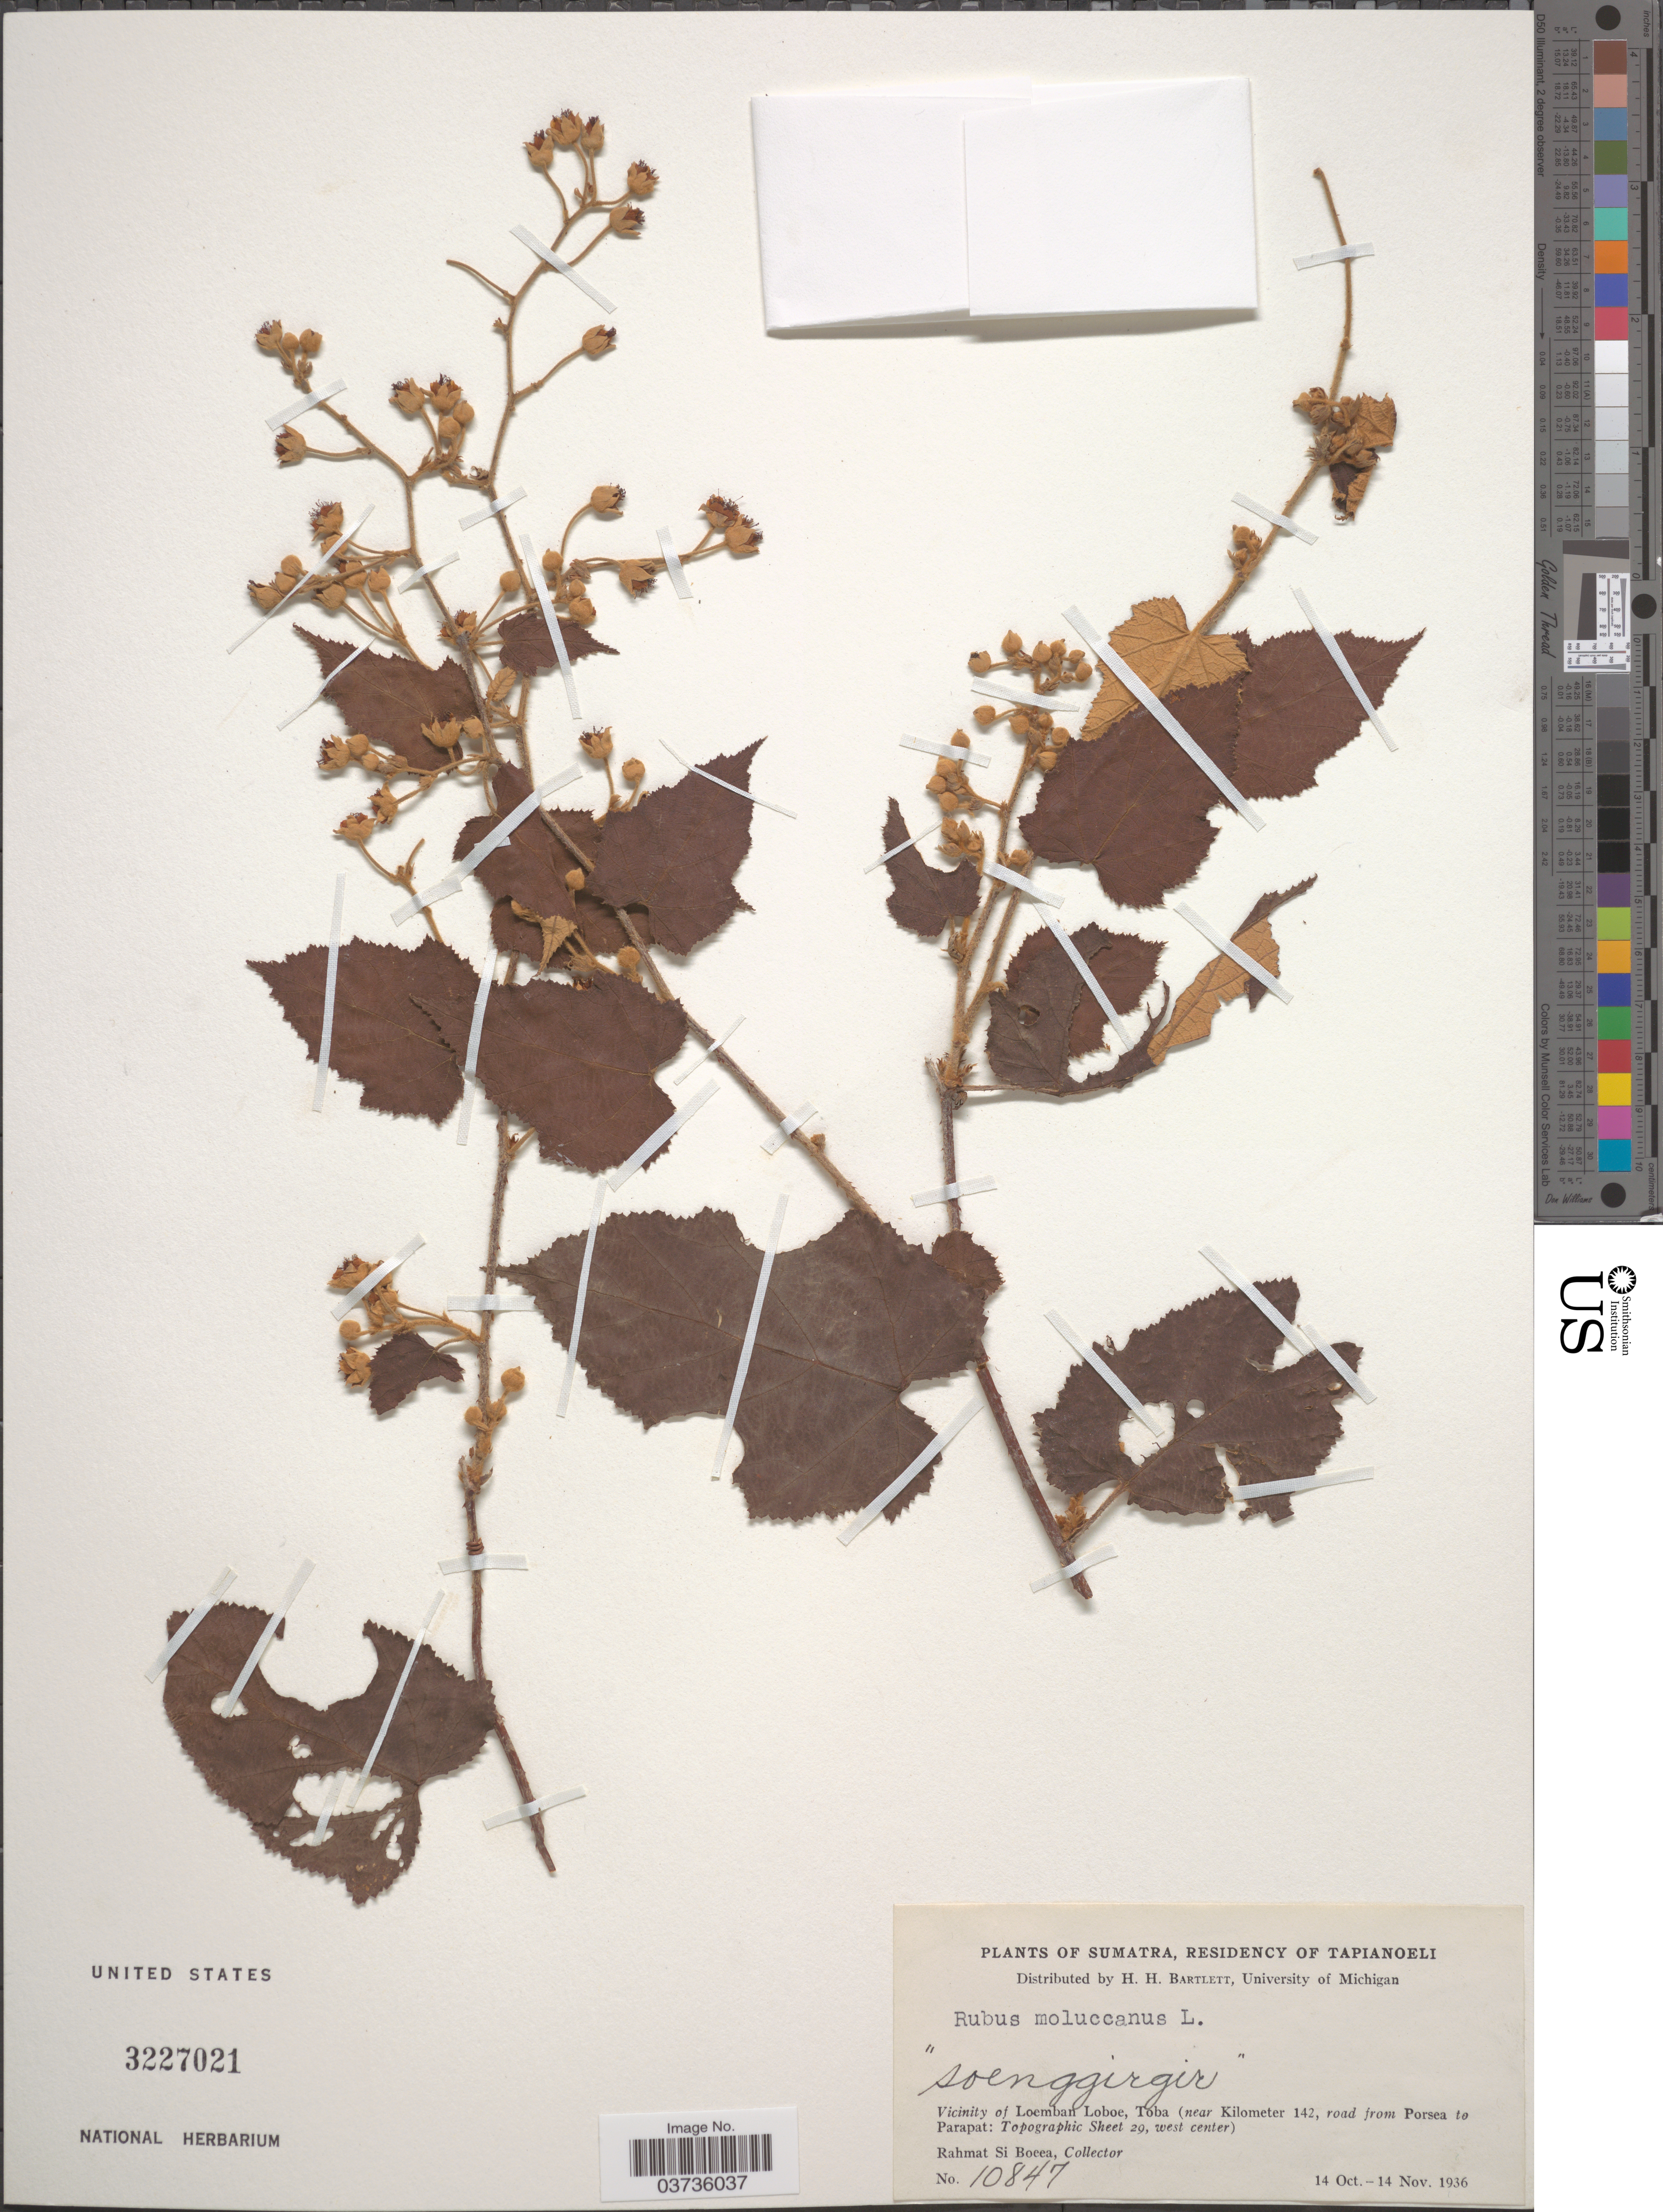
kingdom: Plantae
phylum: Tracheophyta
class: Magnoliopsida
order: Rosales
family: Rosaceae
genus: Rubus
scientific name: Rubus moluccanus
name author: L.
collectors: Rahmat Si Boeea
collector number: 10847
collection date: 1936-10-14/1936-11-14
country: Indonesia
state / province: Sumatra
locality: Residency of Tapianoeli. Vicinity of Loemban Loboe, Toba (near Kilometer 142, road from Porsea to Parapat: Topographic Sheet 29, west center).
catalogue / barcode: US 3227021